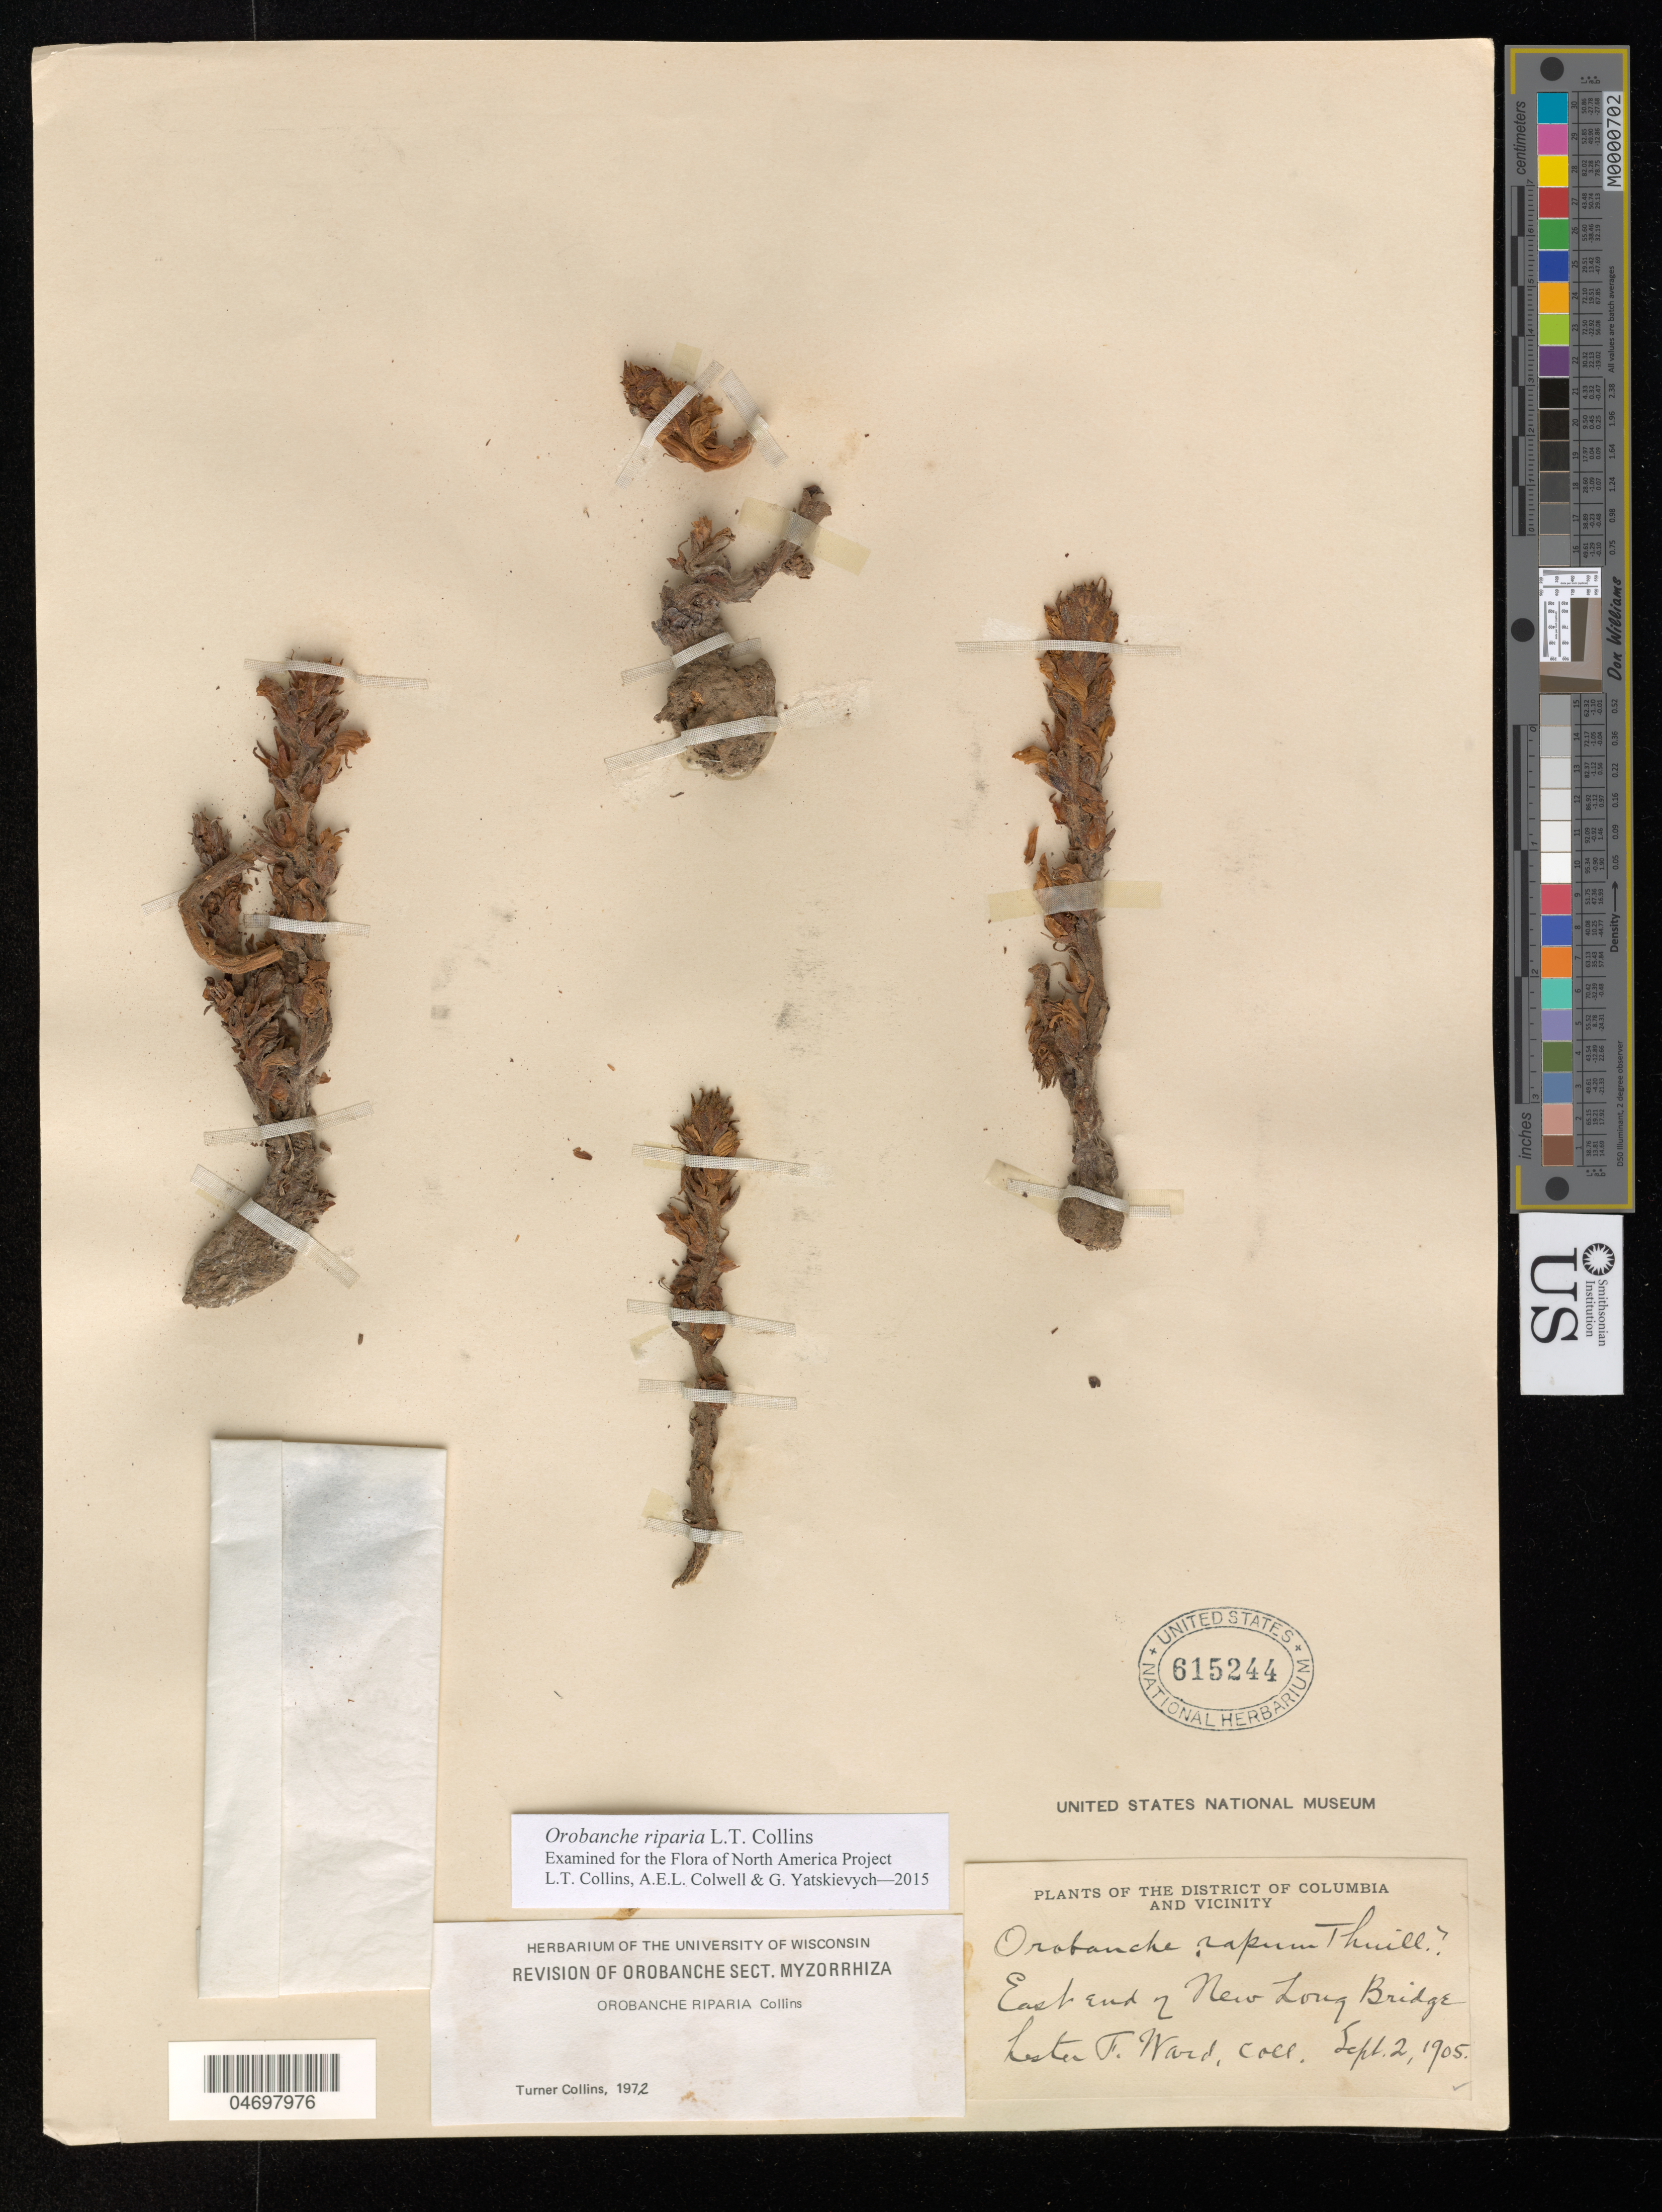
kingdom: Plantae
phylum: Tracheophyta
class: Magnoliopsida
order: Lamiales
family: Orobanchaceae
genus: Orobanche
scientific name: Orobanche riparia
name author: L.T. Collins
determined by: Collins, L. T.; Colwell, A. E.; Yatskievych, G. A.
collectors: L. F. Ward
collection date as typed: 2 Sep 1905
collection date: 1905-09-02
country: United States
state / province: District of Columbia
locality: East end of New Long Bridge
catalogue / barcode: US 615244